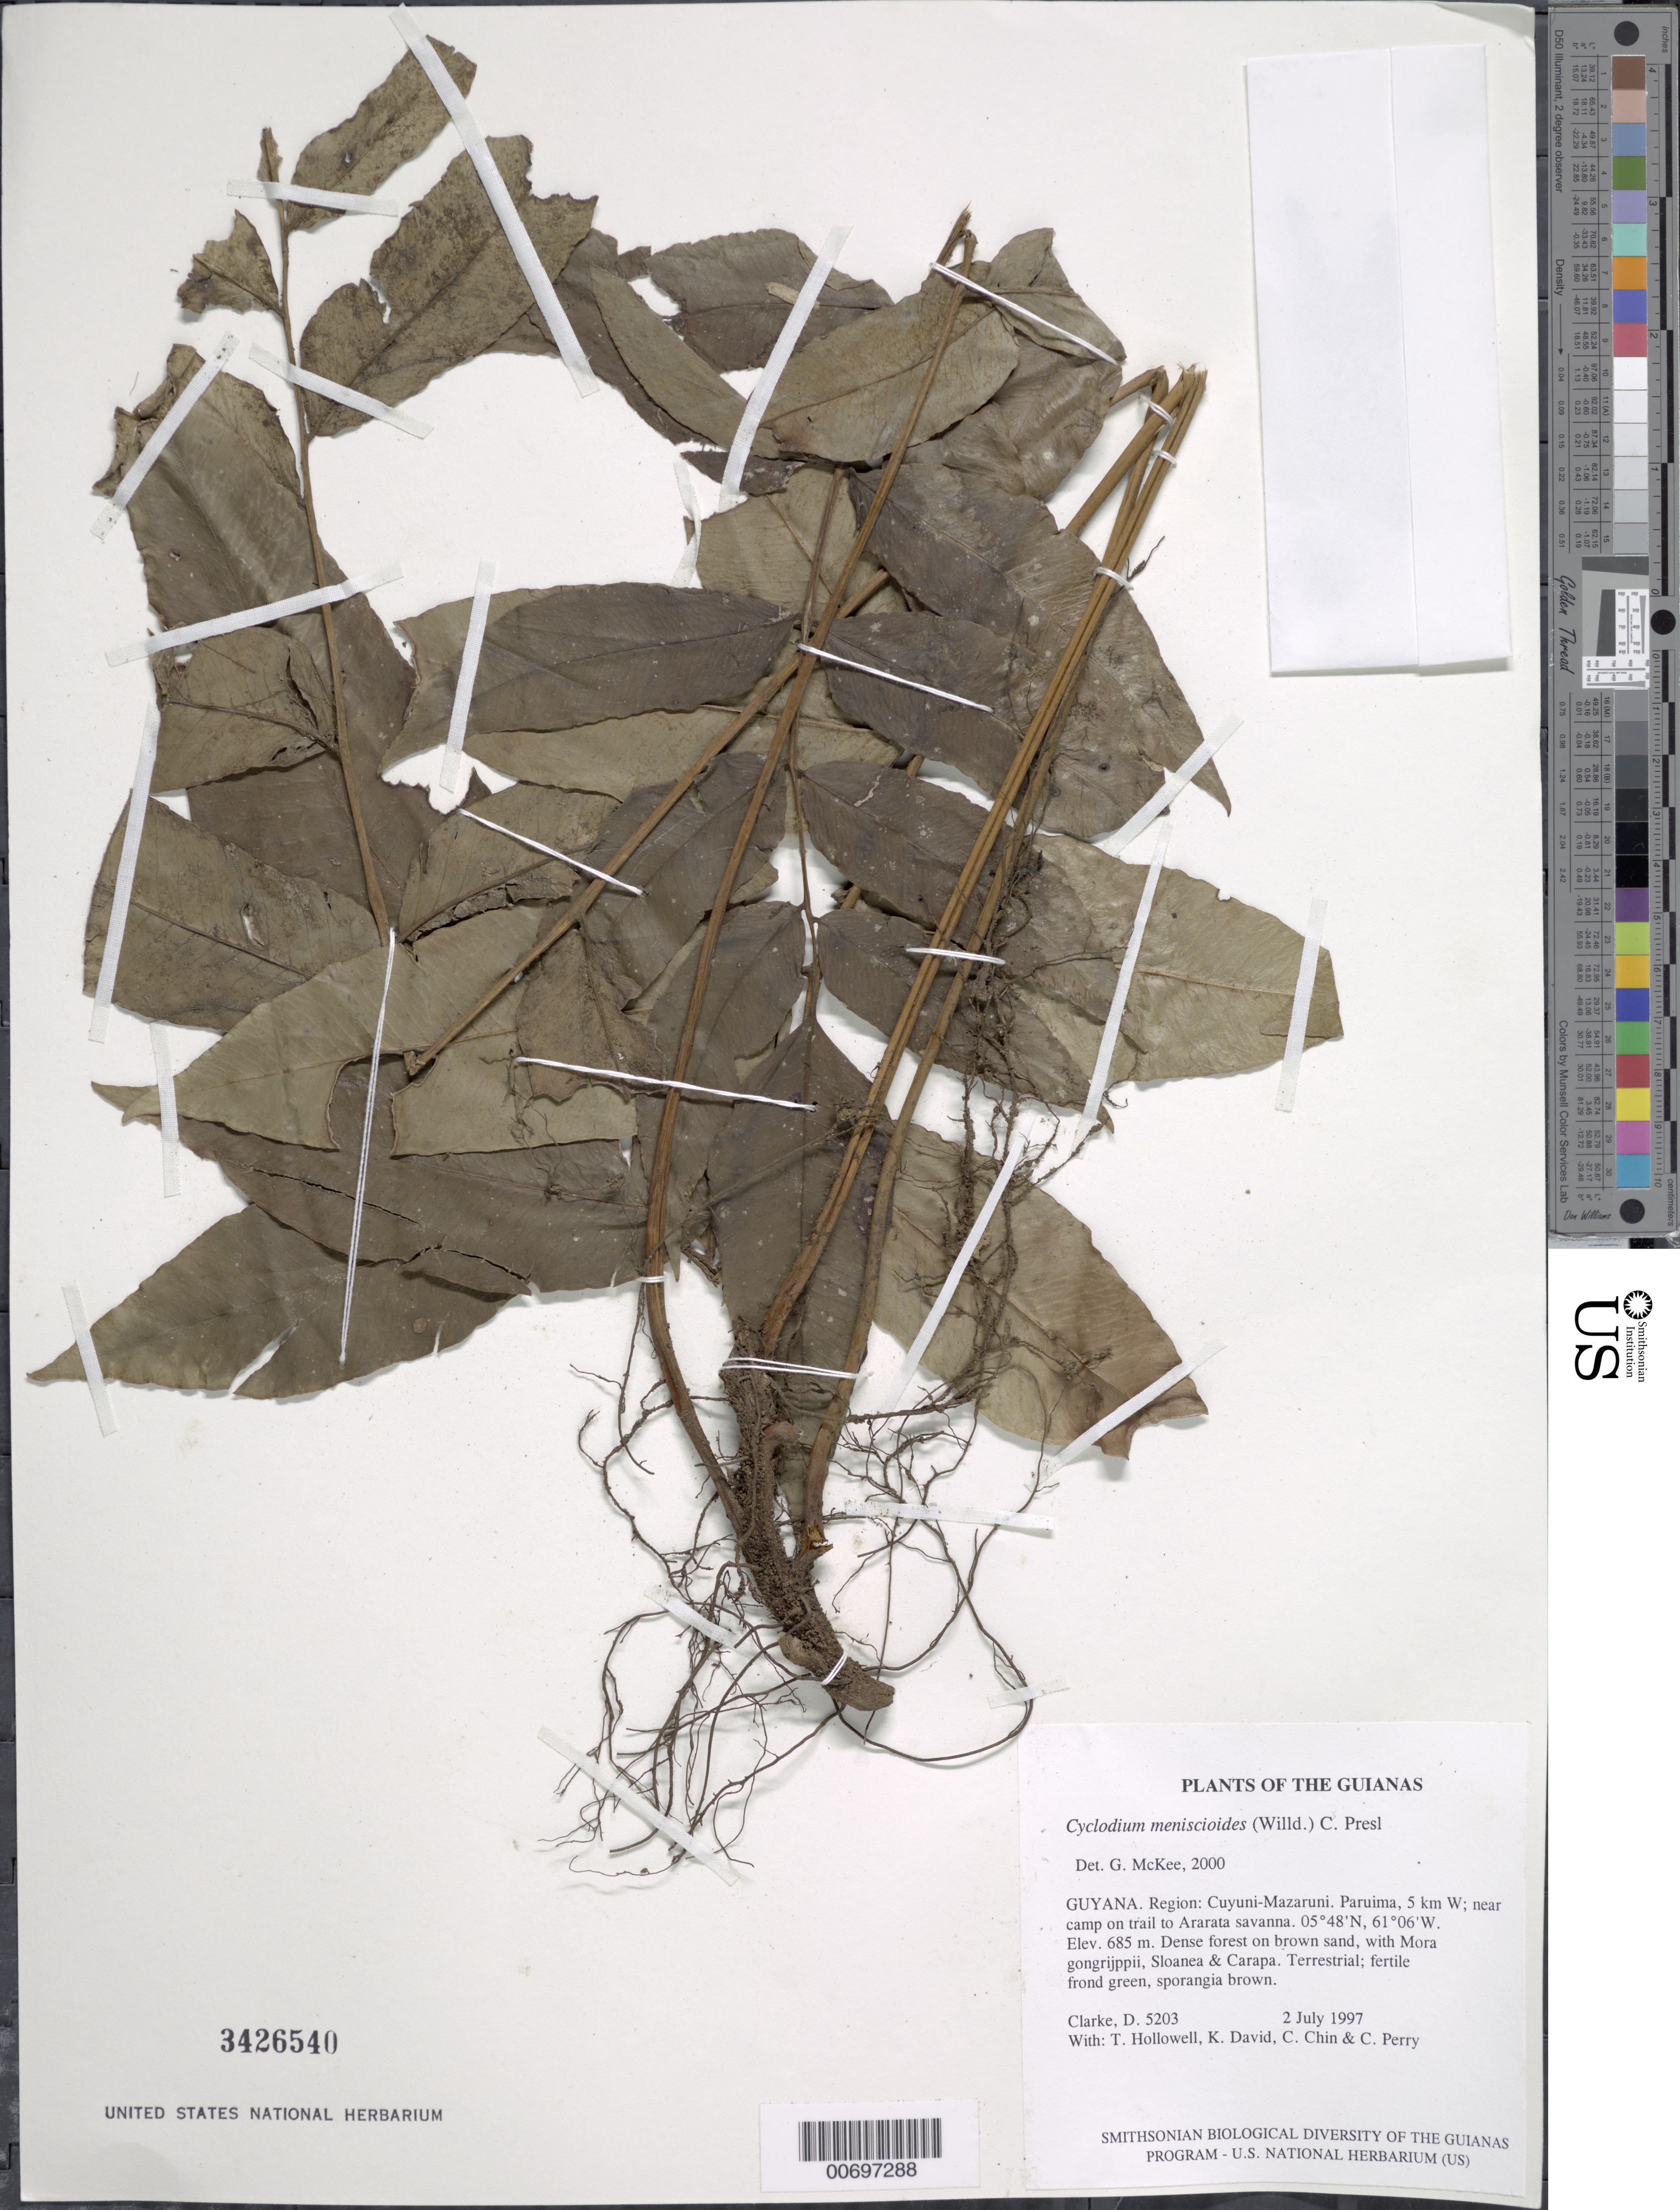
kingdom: Plantae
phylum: Tracheophyta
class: Polypodiopsida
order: Polypodiales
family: Dryopteridaceae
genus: Cyclodium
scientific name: Cyclodium meniscioides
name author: (Willd.) C. Presl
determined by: McKee, G. S., (US), NMNH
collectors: H. D. Clarke, T. Hollowell, K. David, C. Chin & C. Perry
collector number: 5203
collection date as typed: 2 July 1997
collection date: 1997-07-02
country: Guyana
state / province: Cuyuni-Mazaruni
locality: Paruima, 5 km W; near camp on trail to Ararata savanna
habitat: Dense forest on brown sand, with Mora gongrijppii, Sloanea & Carapa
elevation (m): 685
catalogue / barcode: US 3426540